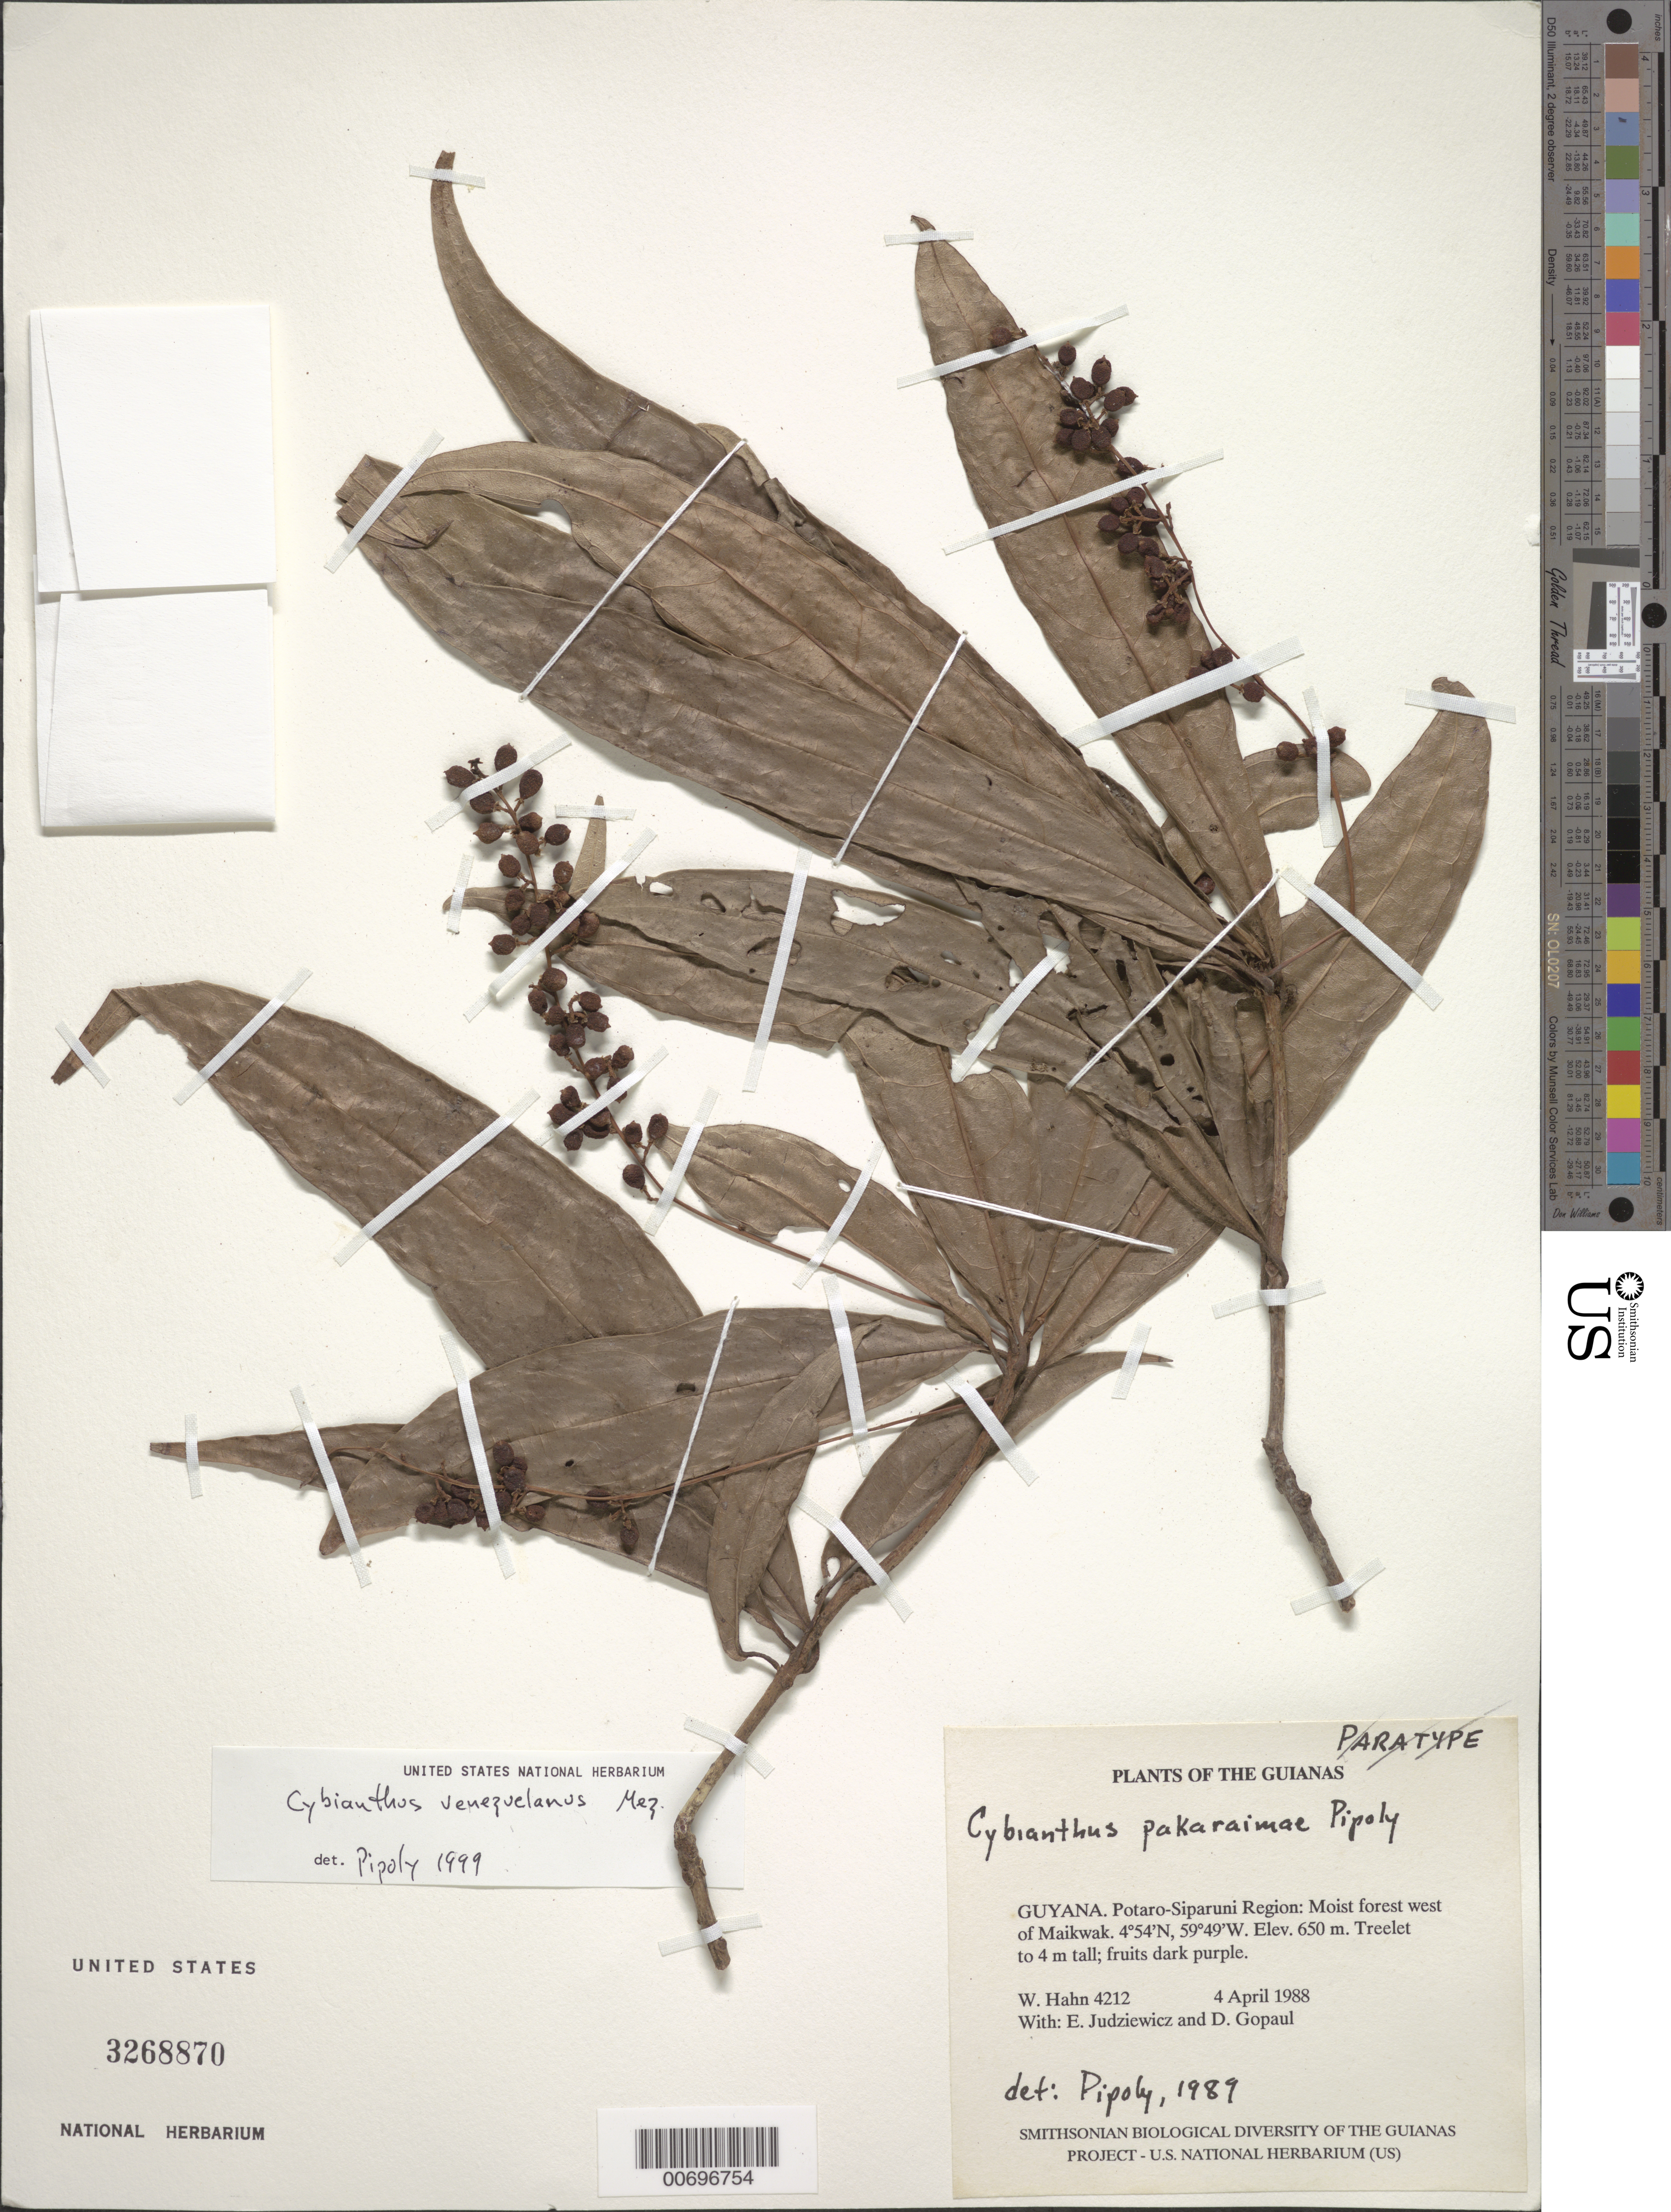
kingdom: Plantae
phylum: Tracheophyta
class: Magnoliopsida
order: Ericales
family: Primulaceae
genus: Cybianthus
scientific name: Cybianthus venezuelanus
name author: Mez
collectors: W. Hahn, E. J. Judziewicz & D. Gopaul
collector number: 4212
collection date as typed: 4 April 1988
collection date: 1988-04-04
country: Guyana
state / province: Potaro-Siparuni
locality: West of Maikwak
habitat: Moist forest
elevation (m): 650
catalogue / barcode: US 3268870